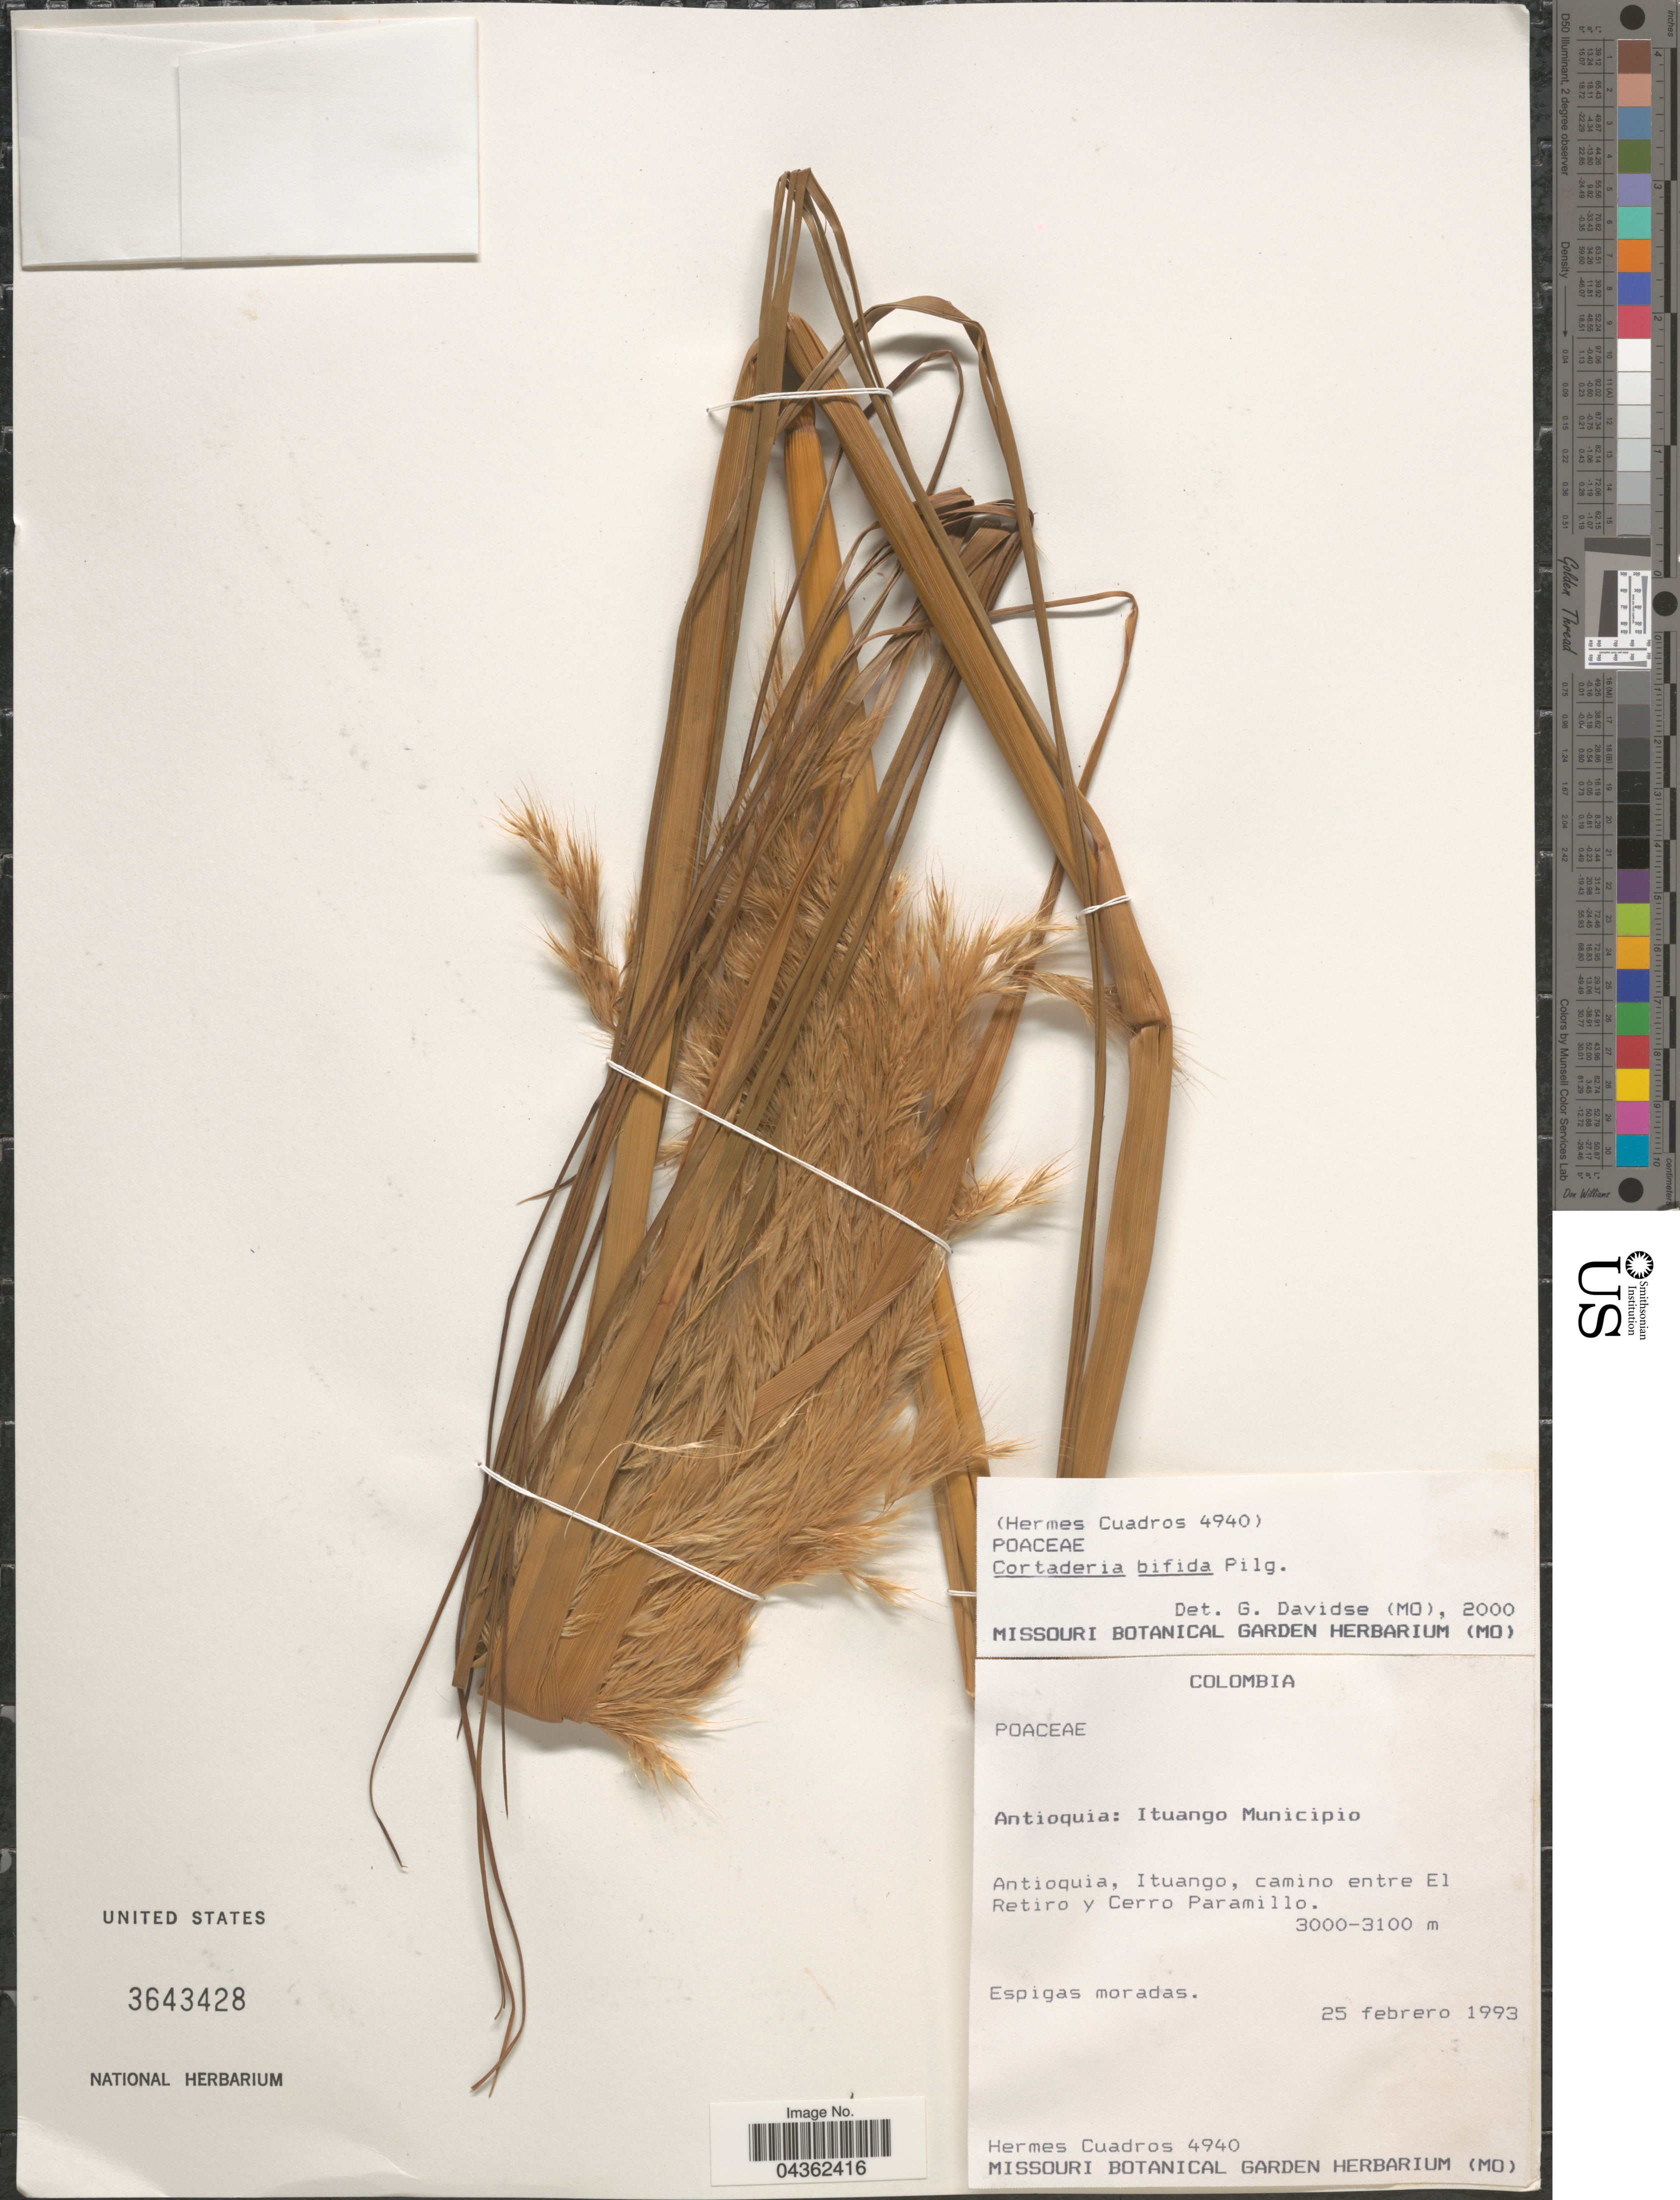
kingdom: Plantae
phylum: Tracheophyta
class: Liliopsida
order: Poales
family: Poaceae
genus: Cortaderia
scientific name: Cortaderia bifida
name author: Pilg.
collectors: H. Cuadros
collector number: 4940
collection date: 1993-02-25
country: Colombia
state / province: Antioquia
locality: Ituango Municipio. Ituango, camino entre El Retiro y Cerro Paramillo.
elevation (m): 3000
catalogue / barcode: US 3643428